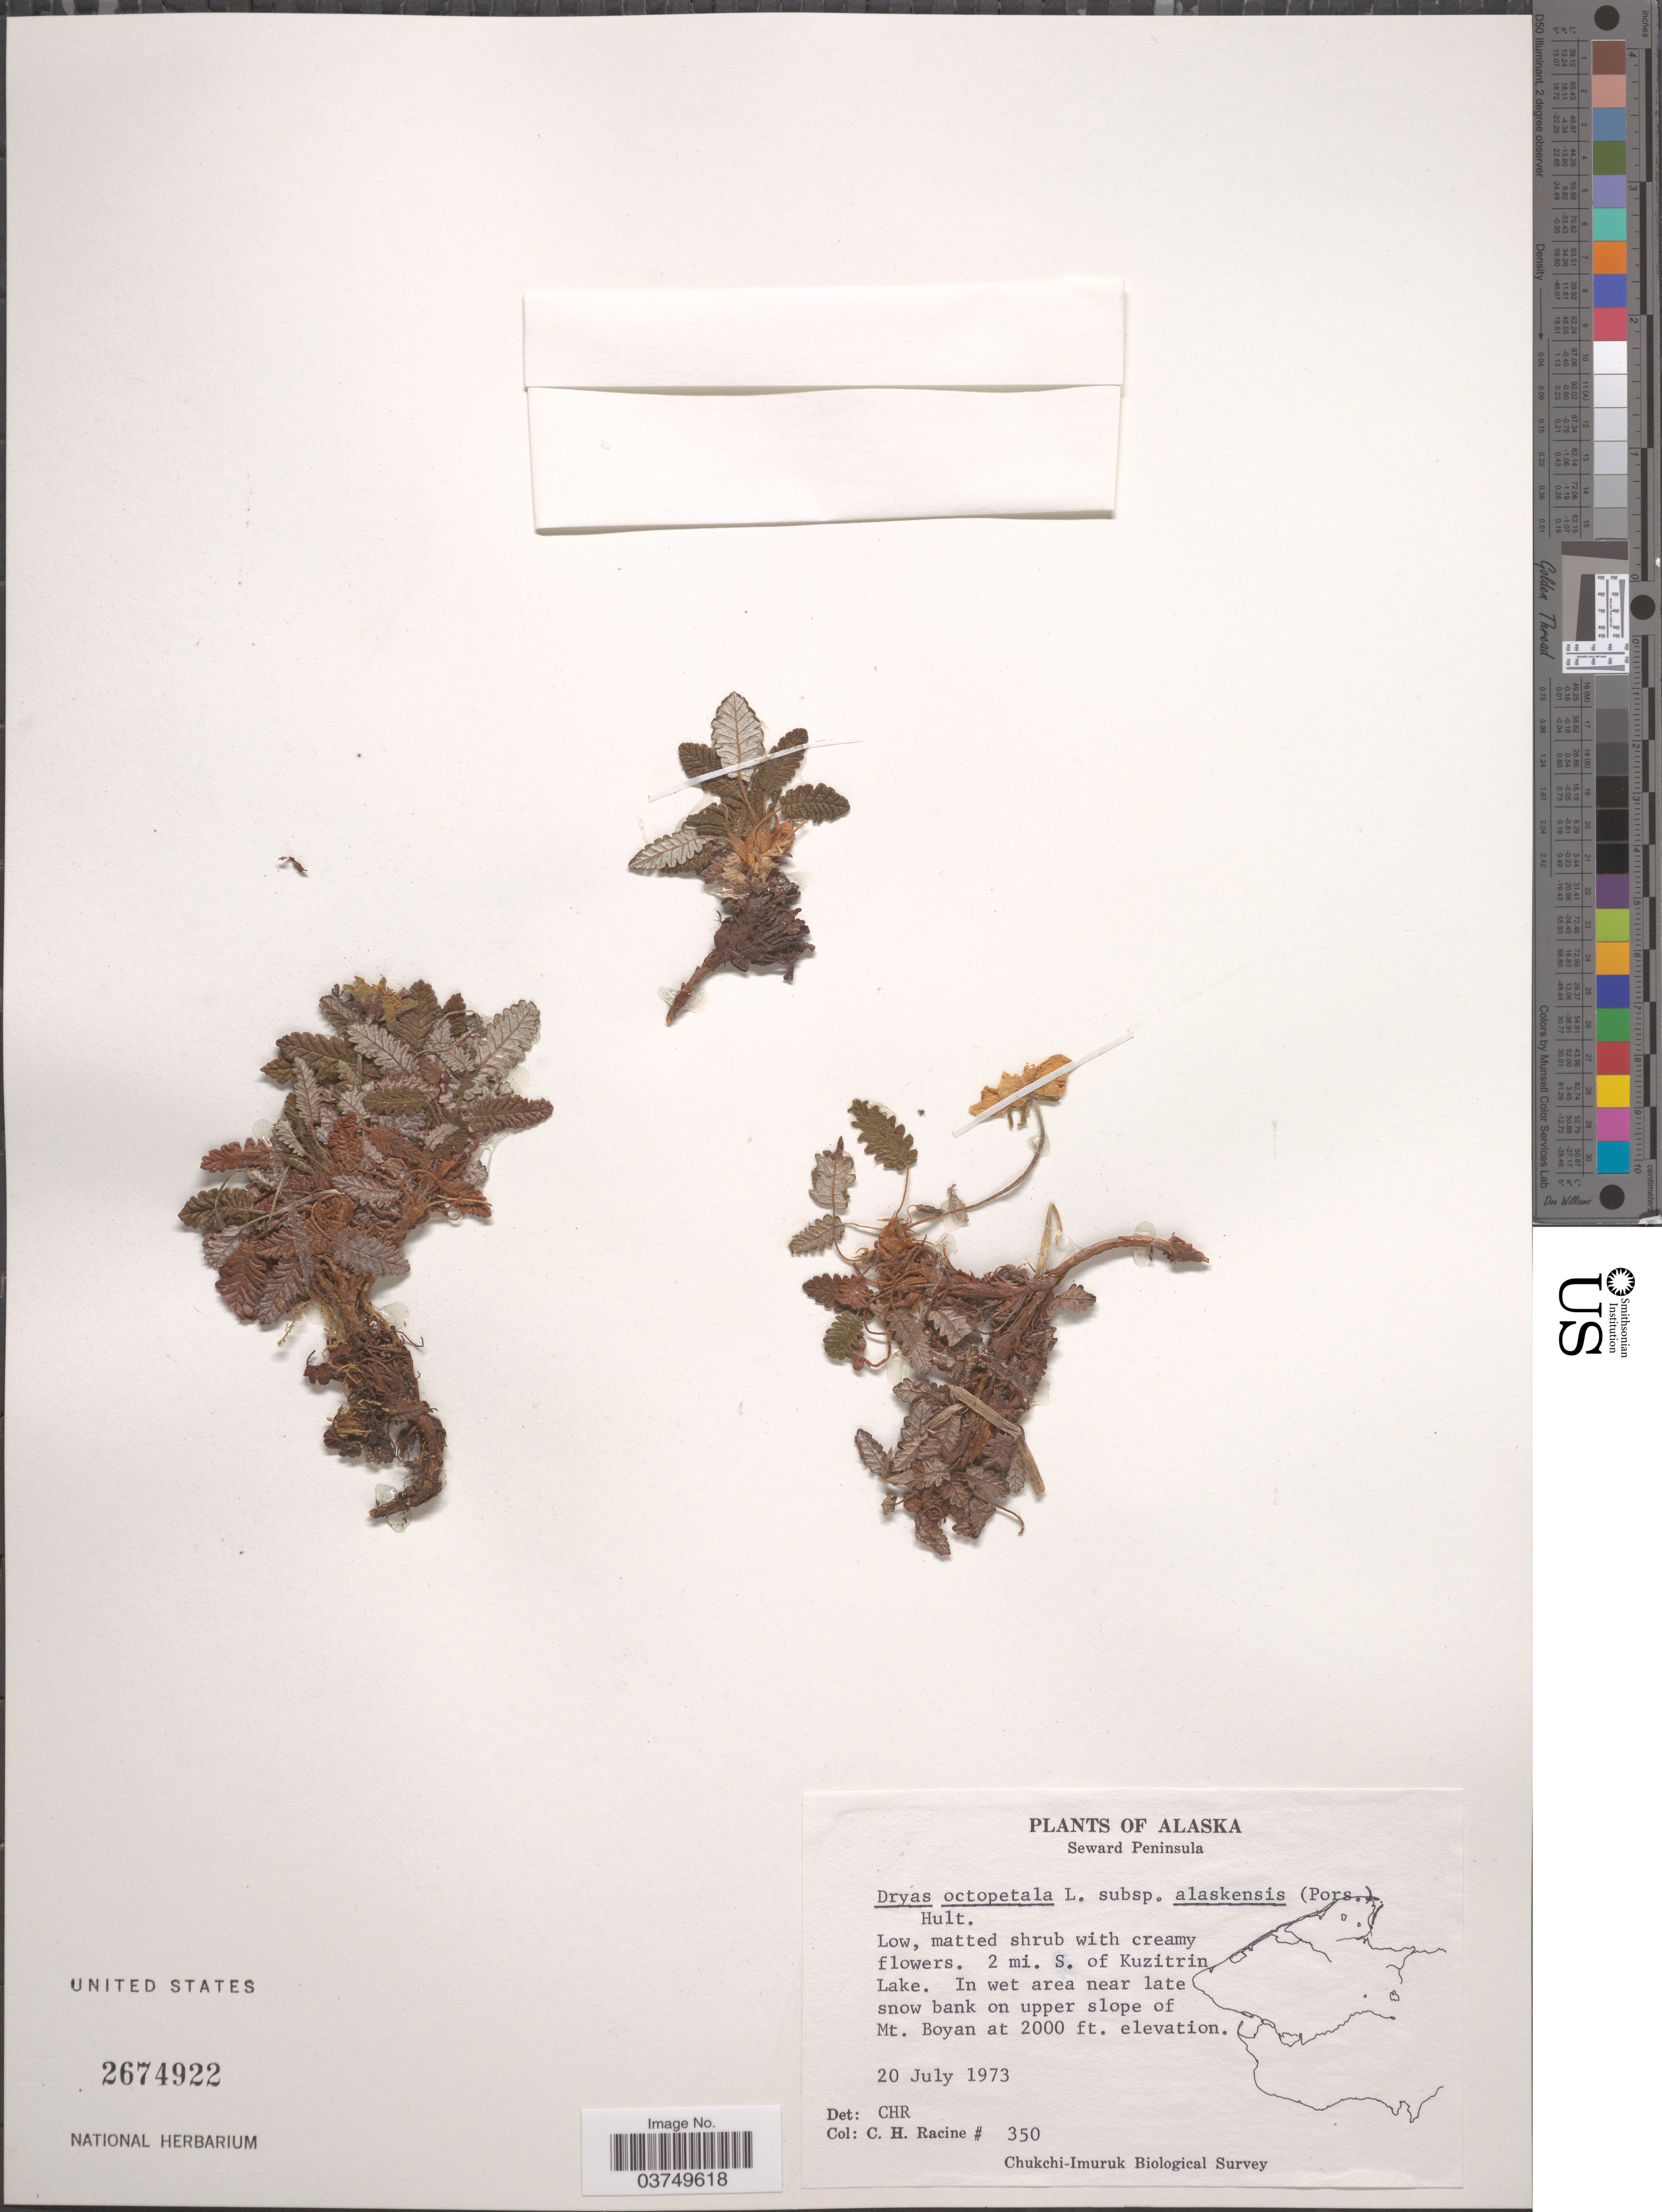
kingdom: Plantae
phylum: Tracheophyta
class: Magnoliopsida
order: Rosales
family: Rosaceae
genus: Dryas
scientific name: Dryas octopetala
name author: L.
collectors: C. Racine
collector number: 350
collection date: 1973-07-20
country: United States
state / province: Alaska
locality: Seward Peninsula. 2 mi. S. of Kuzitrin Lake. In wet area near late snow bank of upper slope of Mt. Boyan.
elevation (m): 610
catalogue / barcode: US 2674922